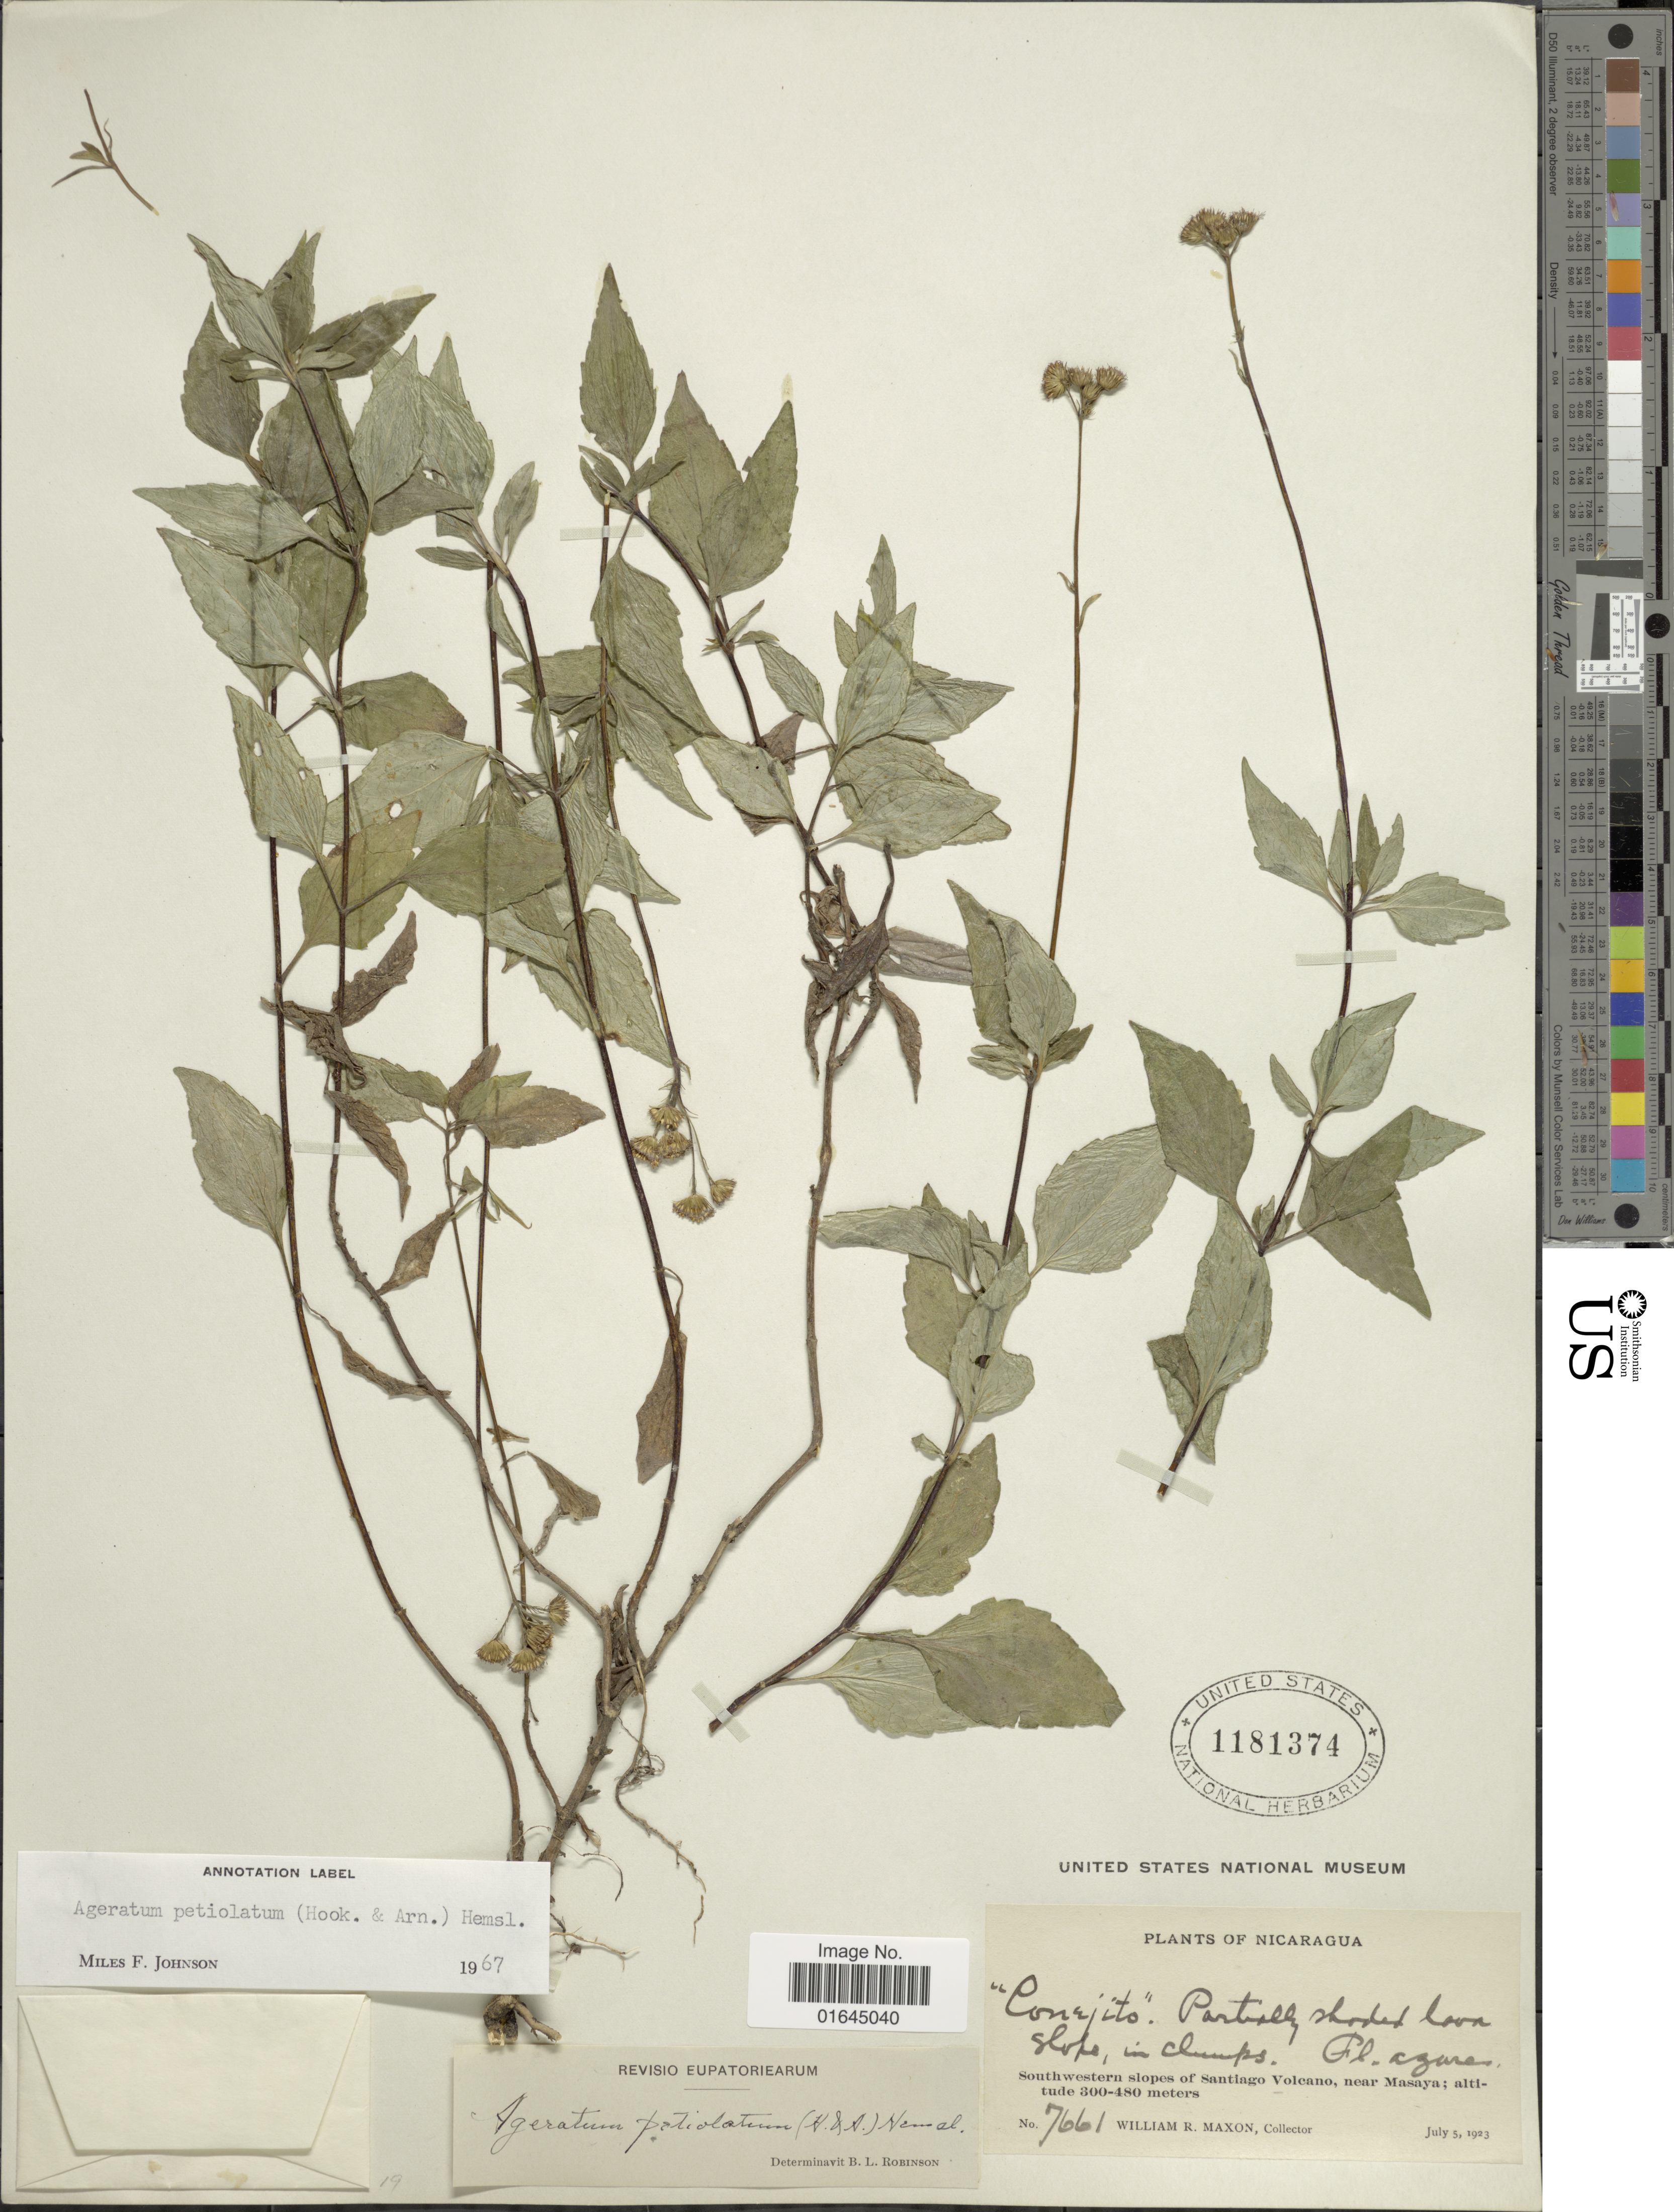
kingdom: Plantae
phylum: Tracheophyta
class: Magnoliopsida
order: Asterales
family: Asteraceae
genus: Ageratum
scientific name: Ageratum petiolatum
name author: (Hook. & Arn.) Hemsl.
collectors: W. R. Maxon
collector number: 7661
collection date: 1923-07-05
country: Nicaragua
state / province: Masaya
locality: Southwestern slopes of Santiago Volcano, near Masaya.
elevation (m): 300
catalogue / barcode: US 1181374